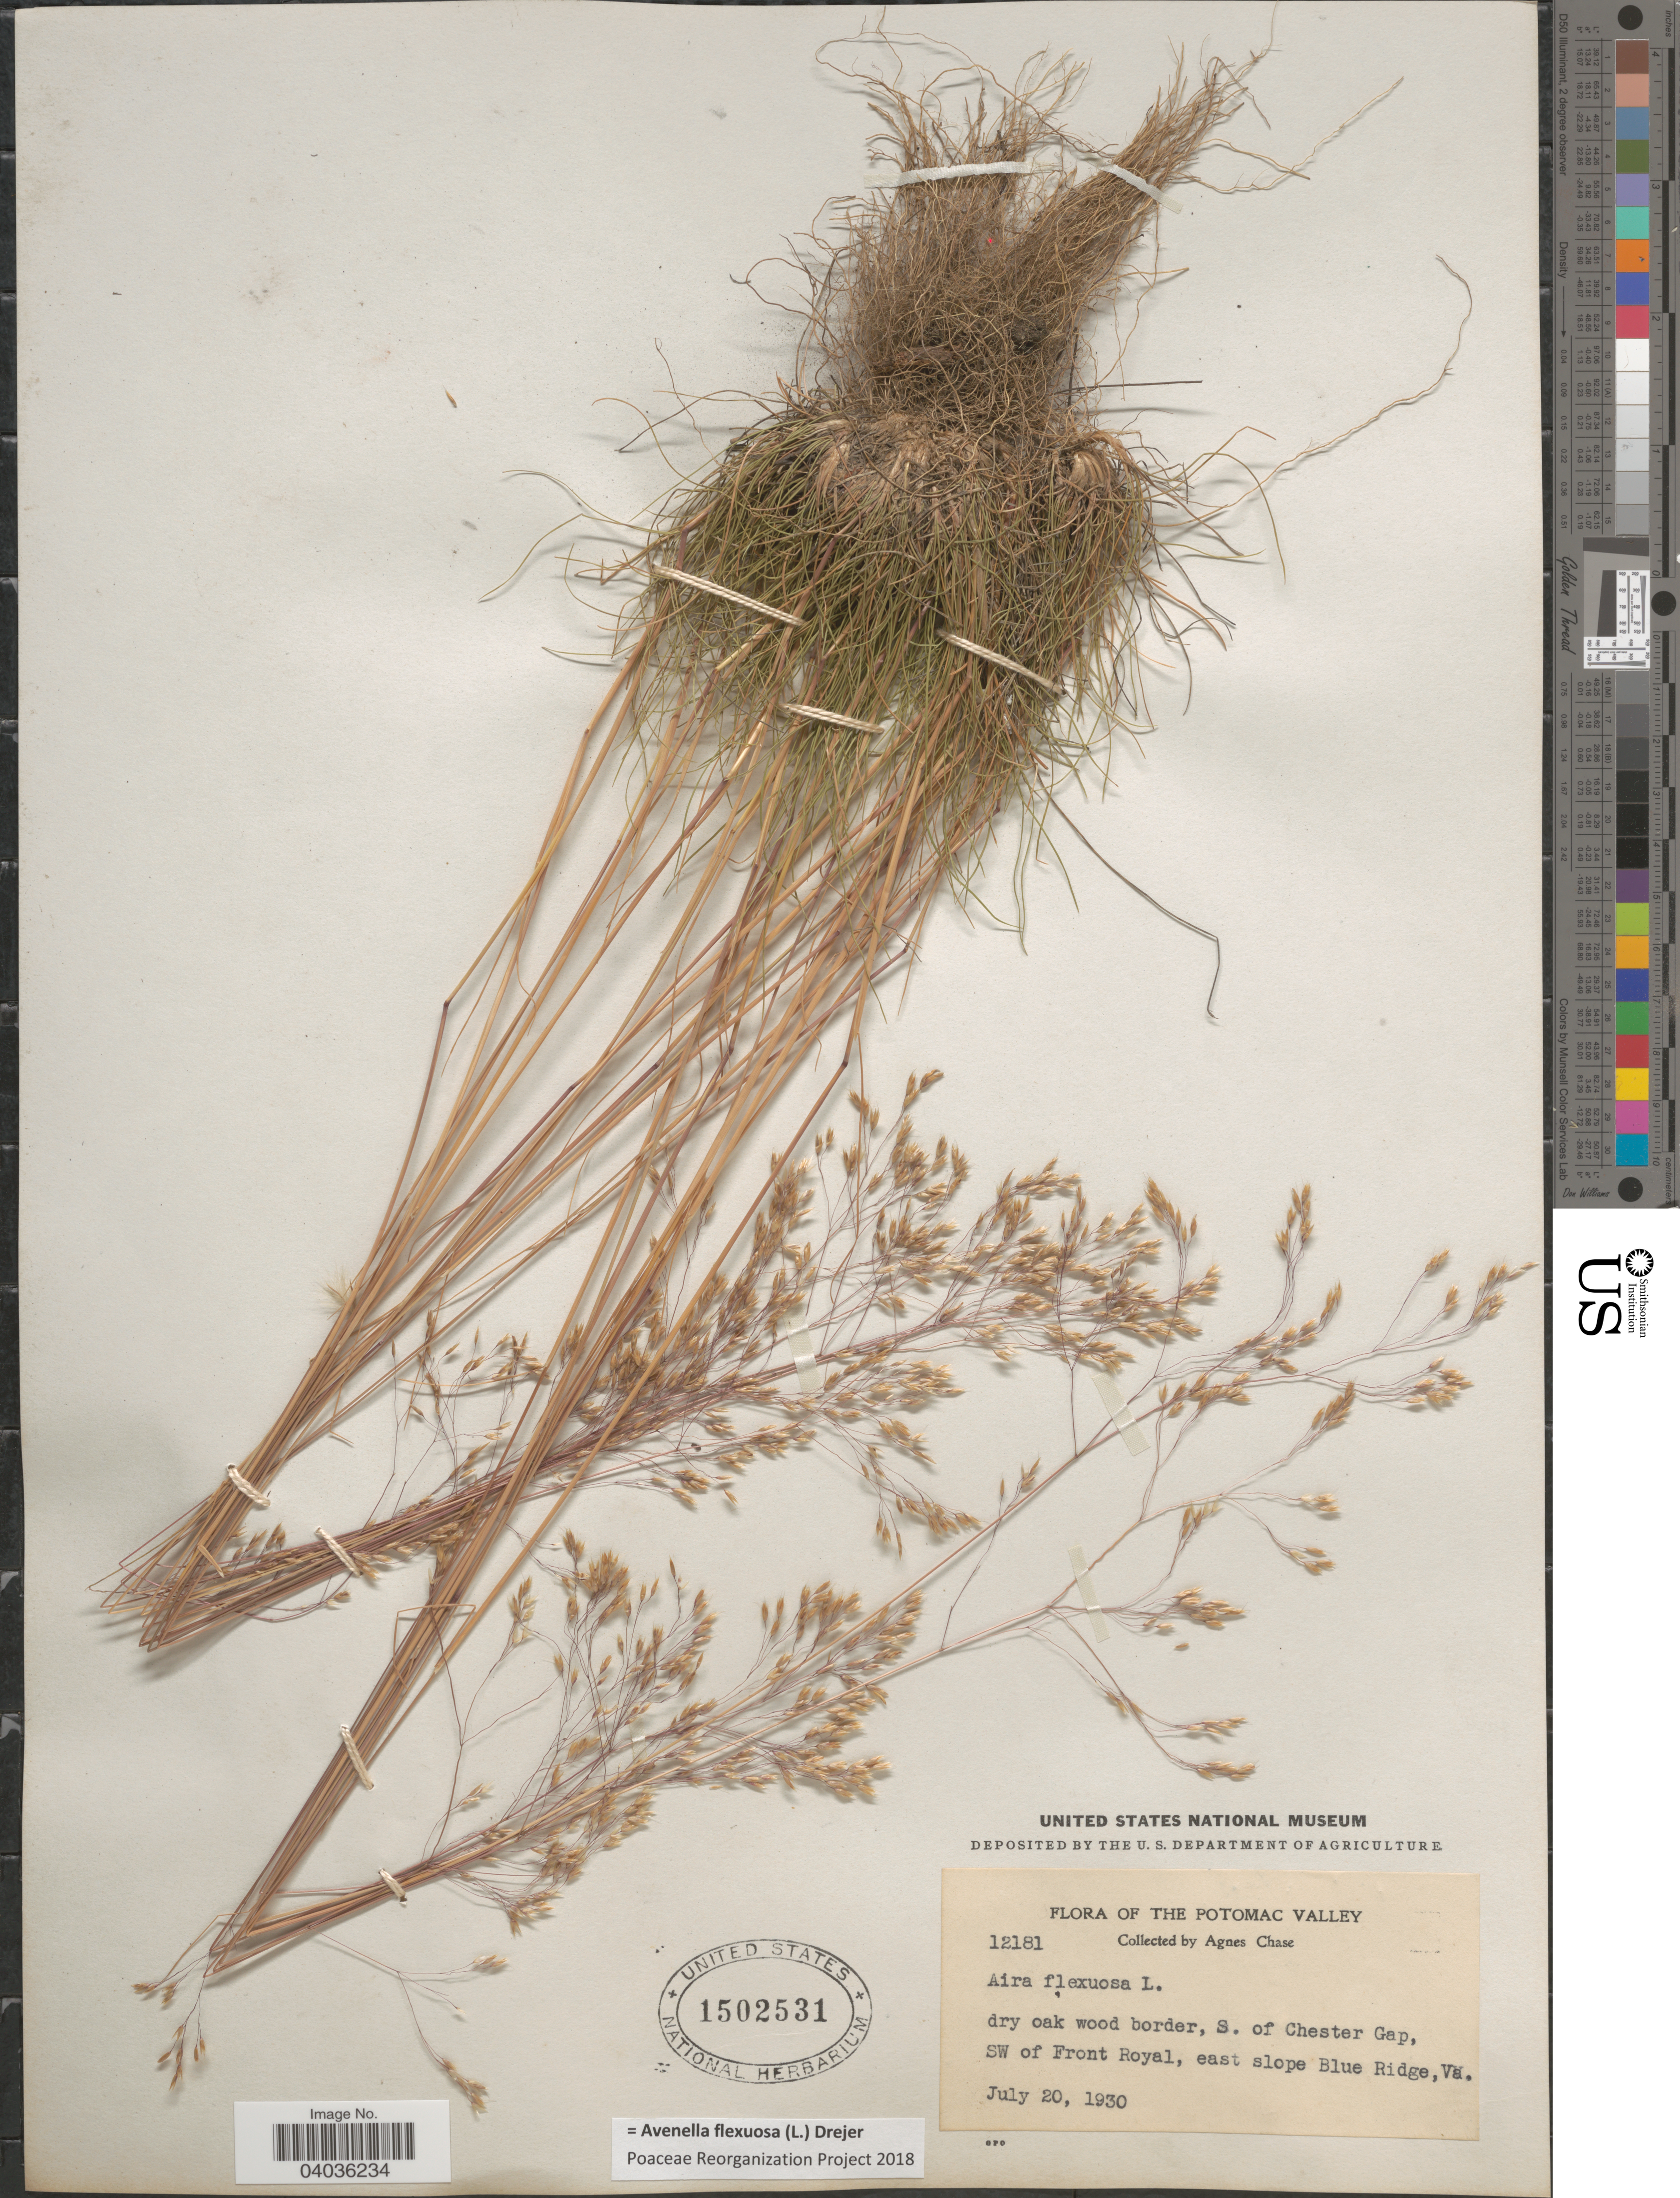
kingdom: Plantae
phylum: Tracheophyta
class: Liliopsida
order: Poales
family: Poaceae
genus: Avenella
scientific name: Avenella flexuosa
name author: (L.) Drejer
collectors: A. Chase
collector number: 12181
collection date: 1930-07-20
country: United States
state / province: Virginia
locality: Potomac Valley. Dry oak wood border, S. of Chester Gap, SW of Front Royal, east slope of Blue Ridge.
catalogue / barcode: US 1502531